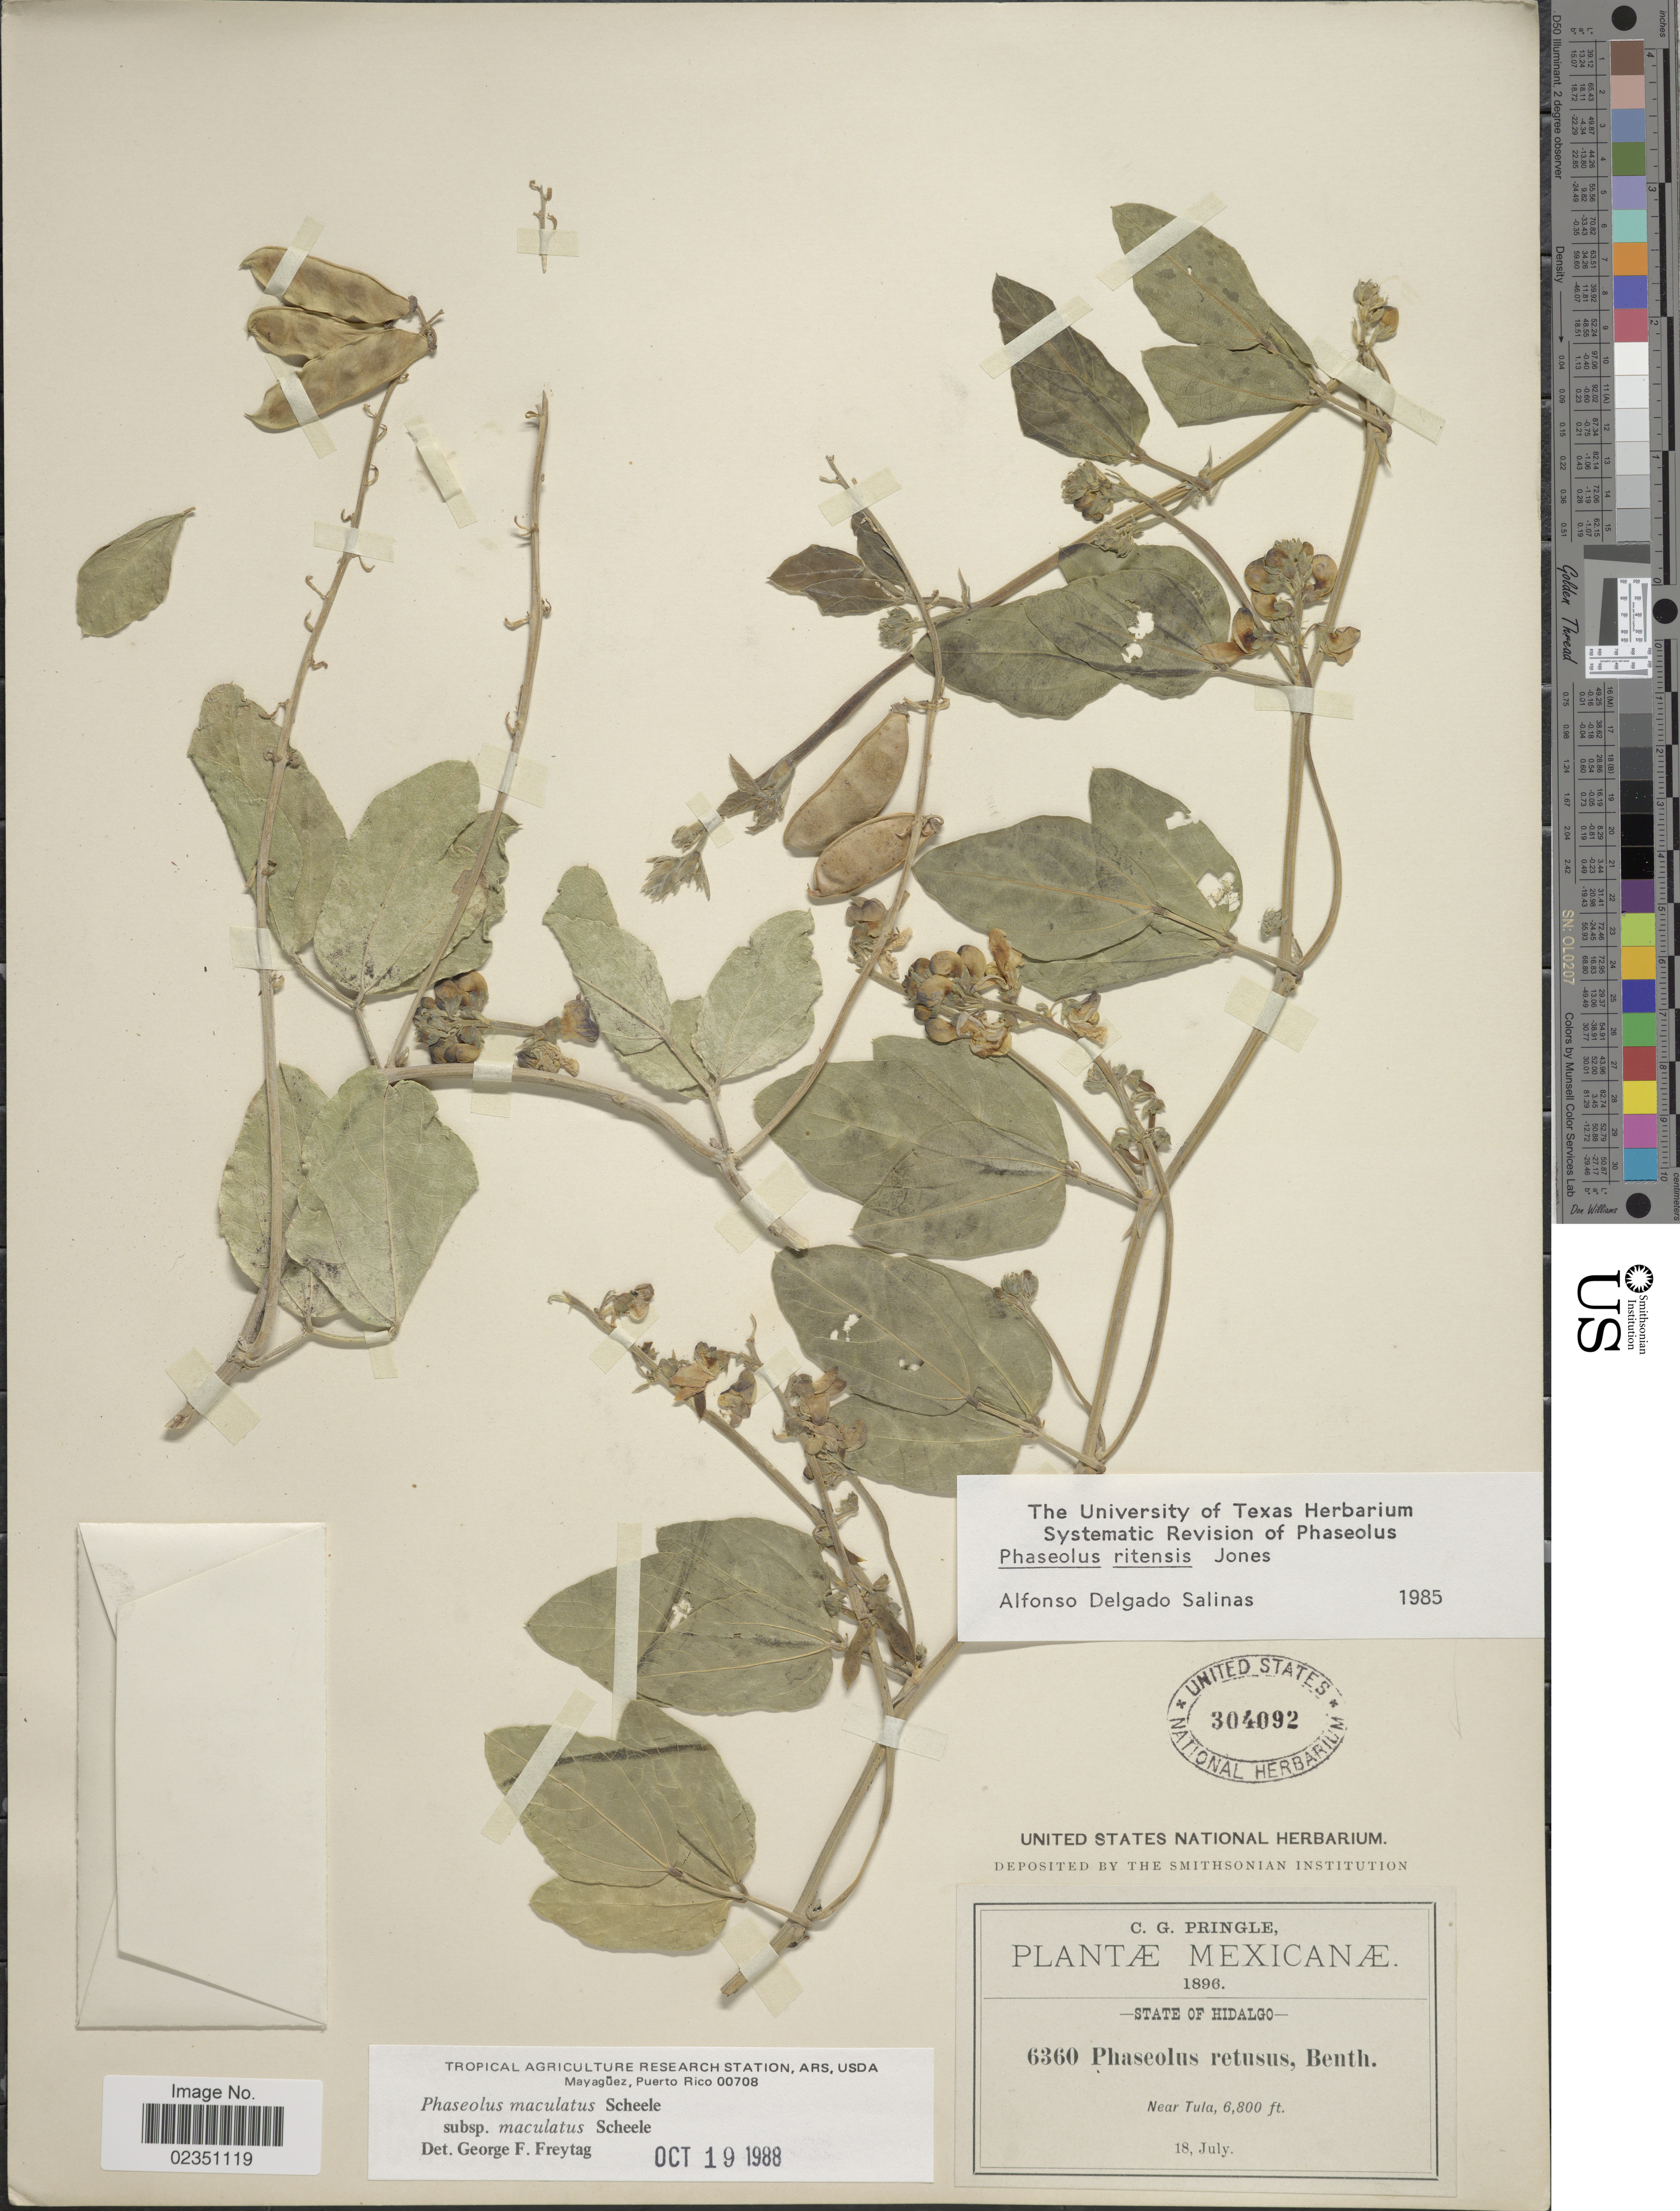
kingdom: Plantae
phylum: Tracheophyta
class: Magnoliopsida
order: Fabales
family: Fabaceae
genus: Phaseolus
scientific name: Phaseolus maculatus subsp. maculatus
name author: Scheele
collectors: C. G. Pringle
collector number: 6360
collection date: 1896-07-18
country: Mexico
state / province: Hidalgo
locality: Near Tula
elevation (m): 2073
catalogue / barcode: US 304092